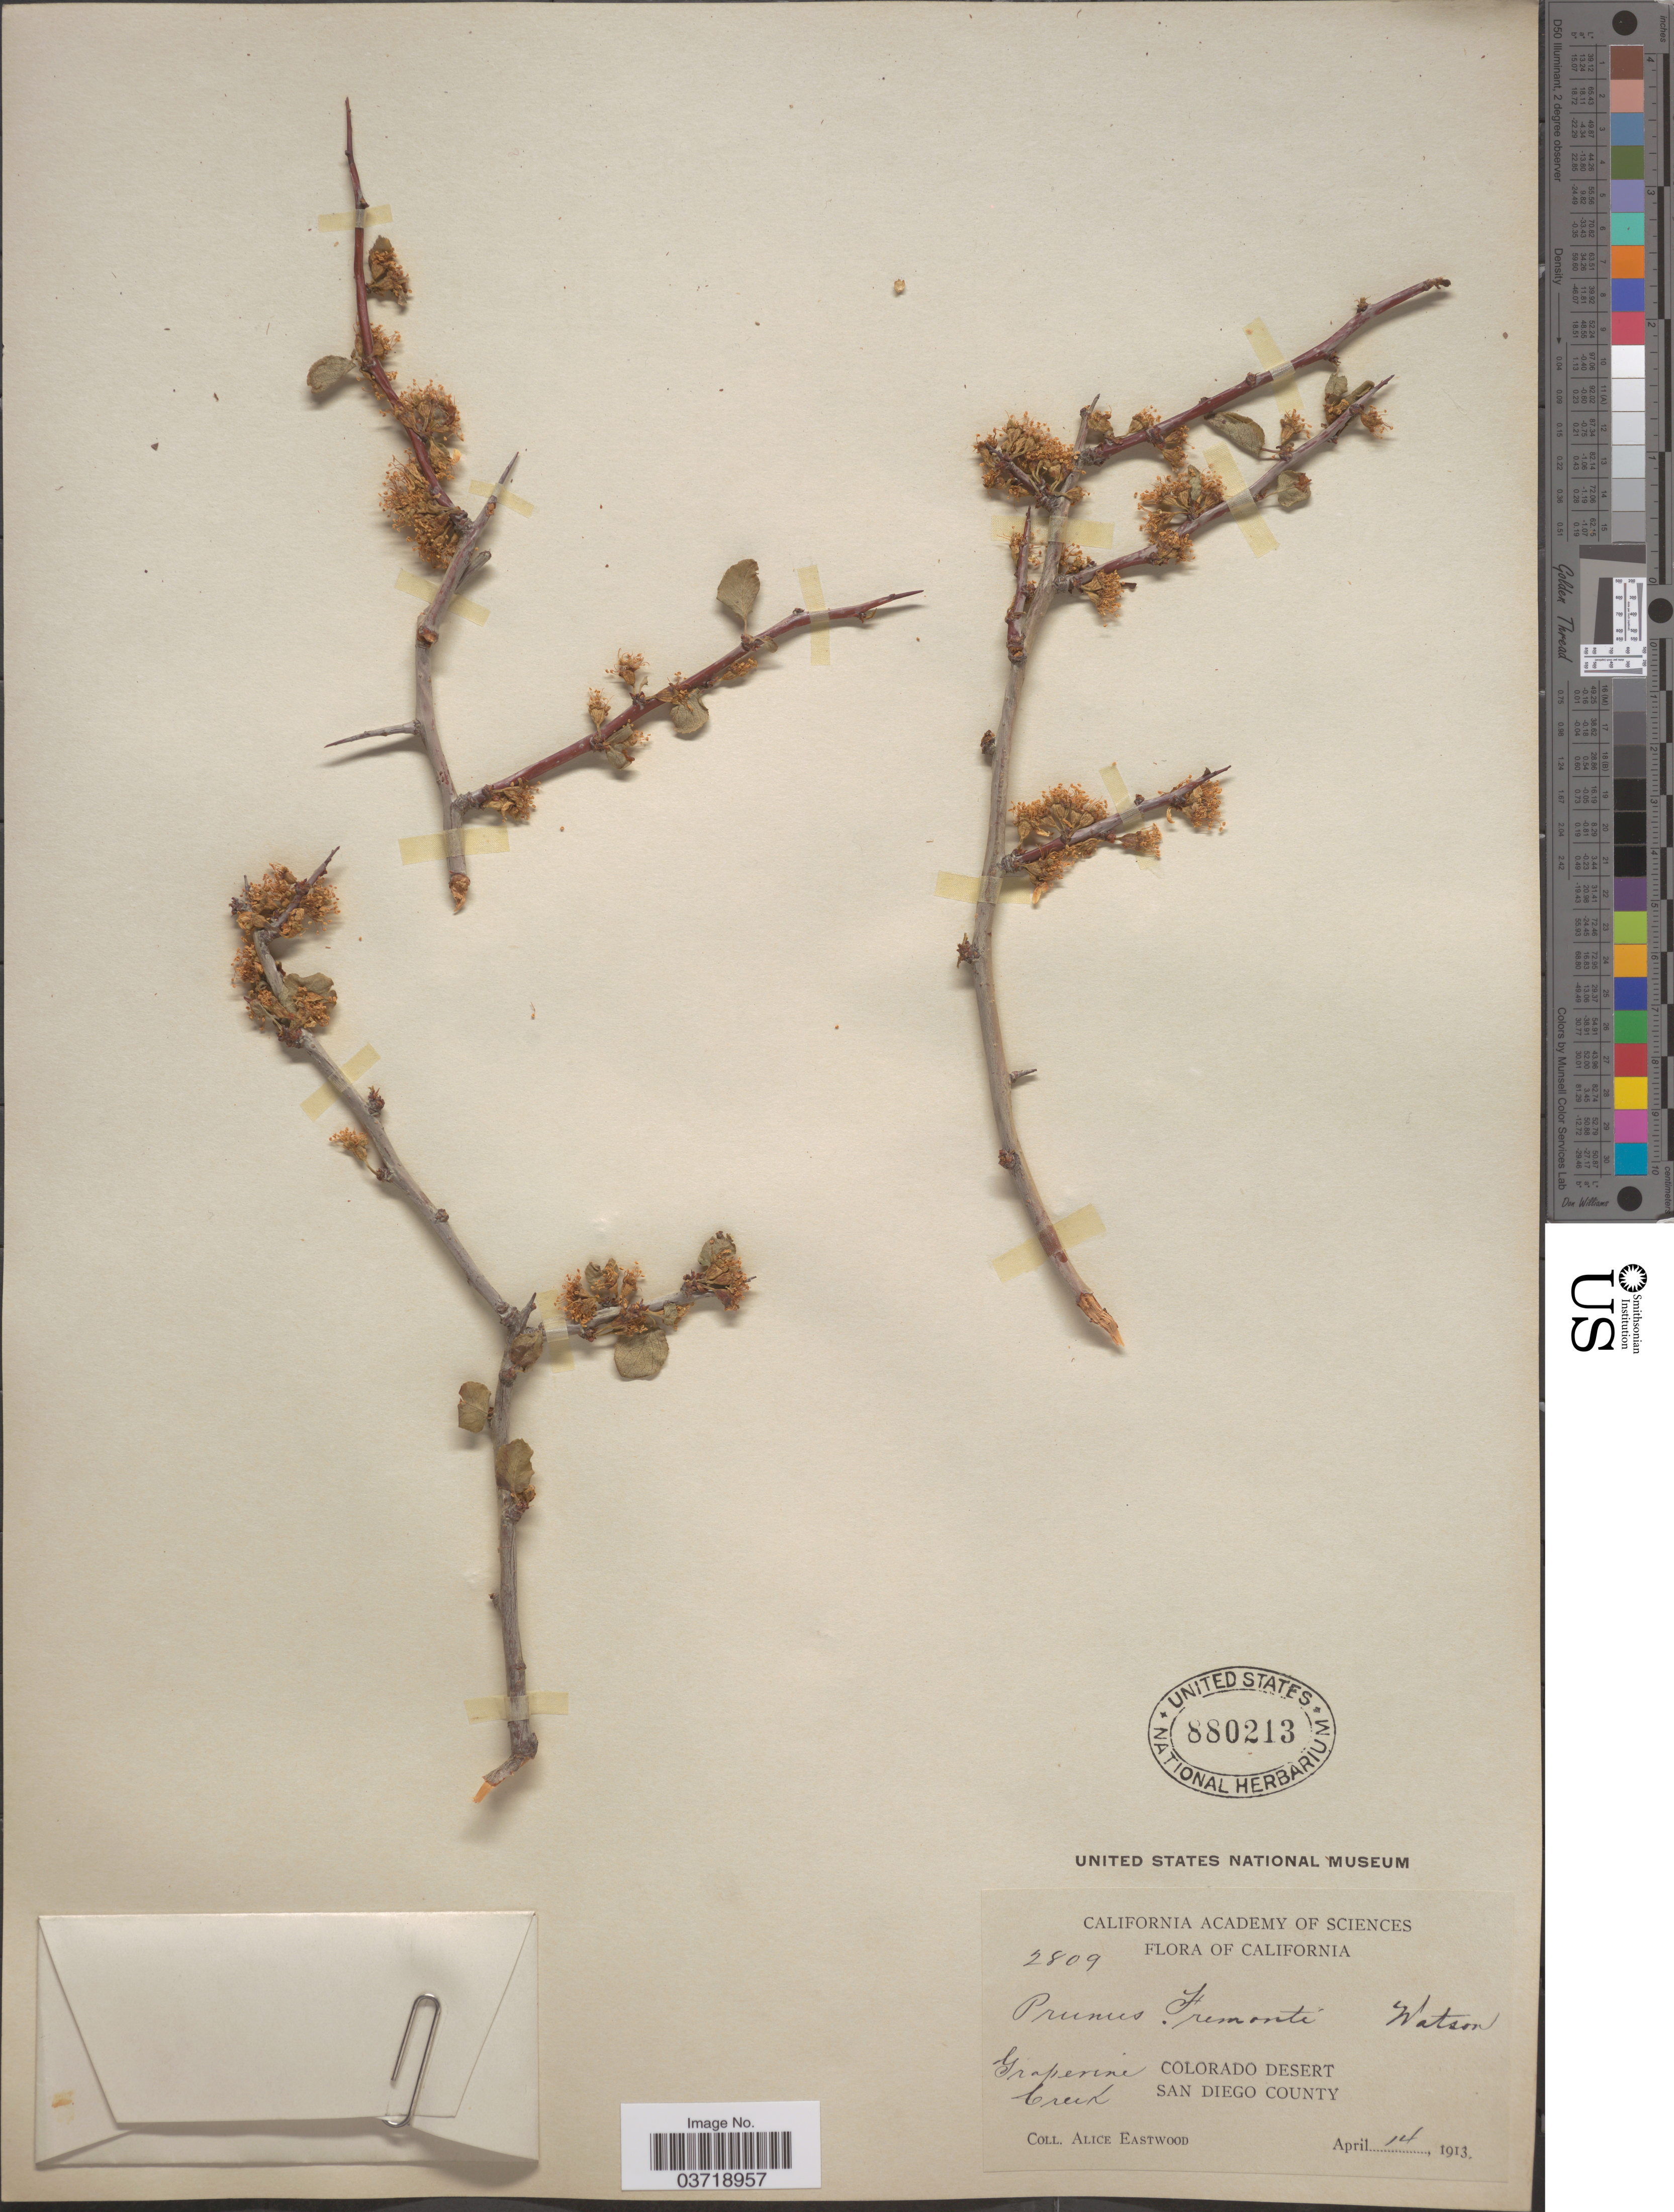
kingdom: Plantae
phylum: Tracheophyta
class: Magnoliopsida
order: Rosales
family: Rosaceae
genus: Prunus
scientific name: Prunus fremontii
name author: S. Watson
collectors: A. Eastwood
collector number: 2809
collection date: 1913-04-14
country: United States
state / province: California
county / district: San Diego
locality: Grapevine Creek. Colorado Desert. San Diego County.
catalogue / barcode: US 880213